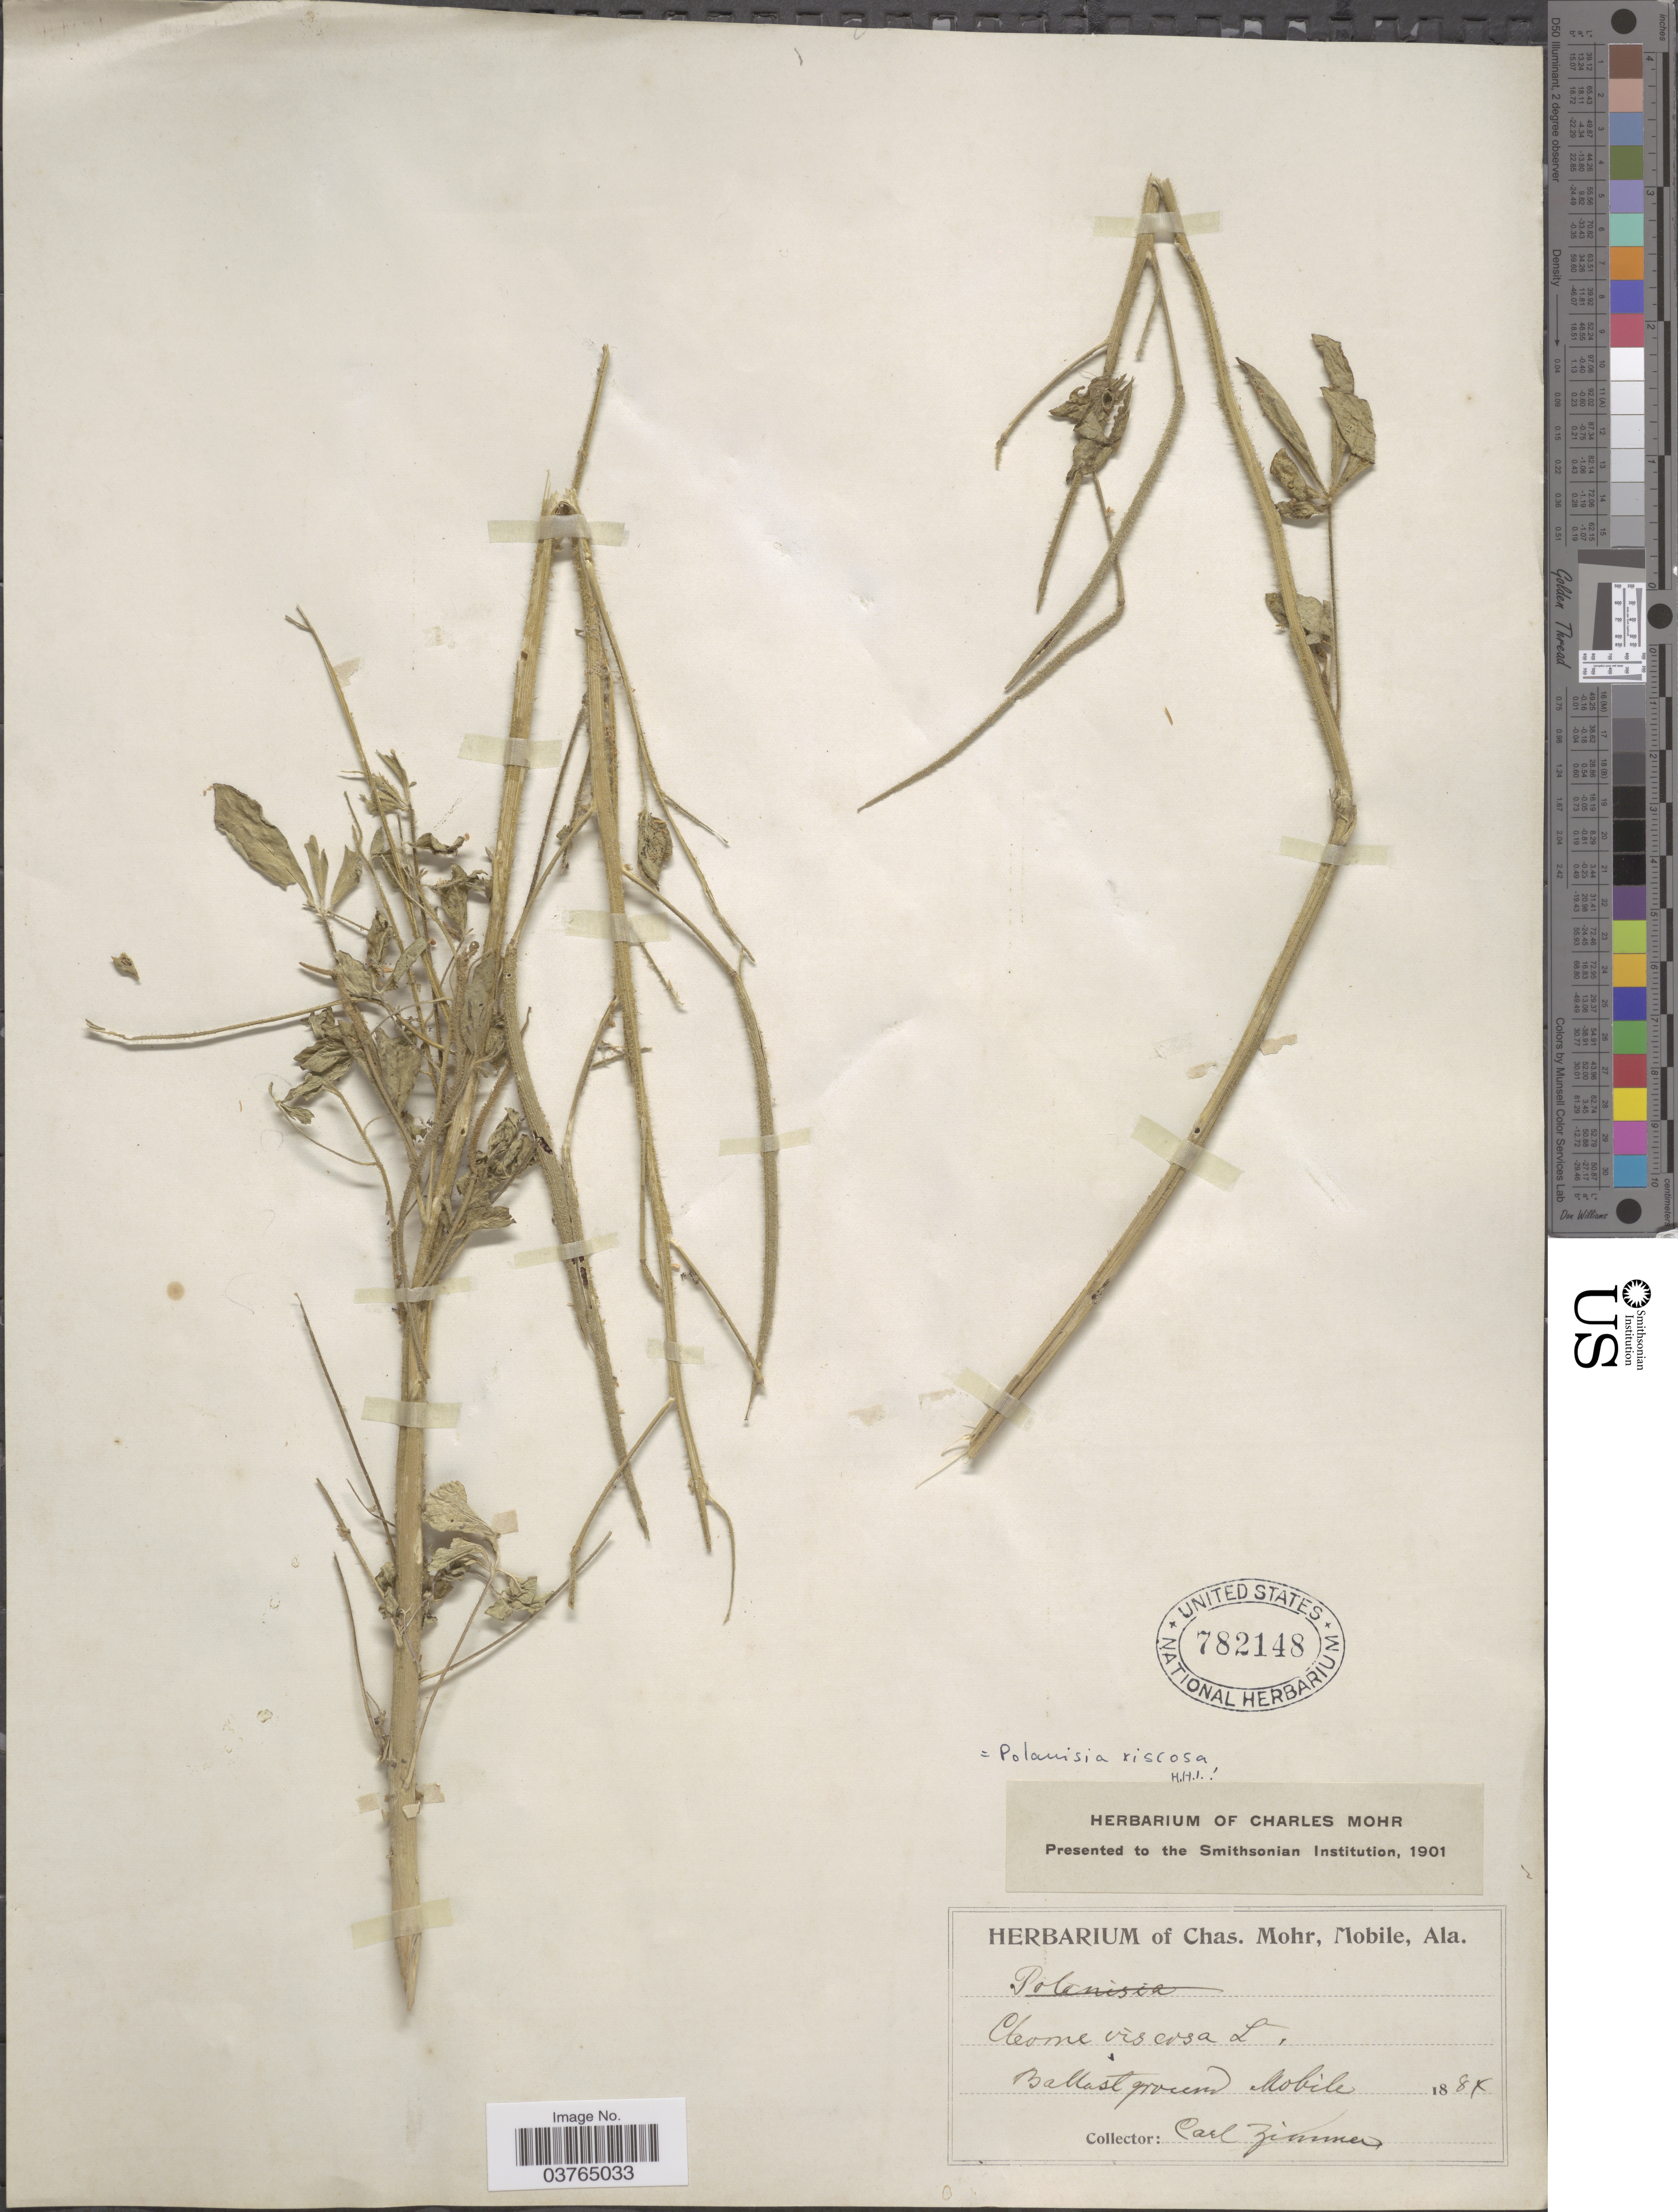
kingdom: Plantae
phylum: Tracheophyta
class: Magnoliopsida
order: Brassicales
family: Cleomaceae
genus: Arivela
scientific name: Arivela viscosa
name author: (L.) Raf.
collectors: C. Zimmer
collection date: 1884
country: United States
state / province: Alabama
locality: Ballast ground Mobile.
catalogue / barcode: US 782148